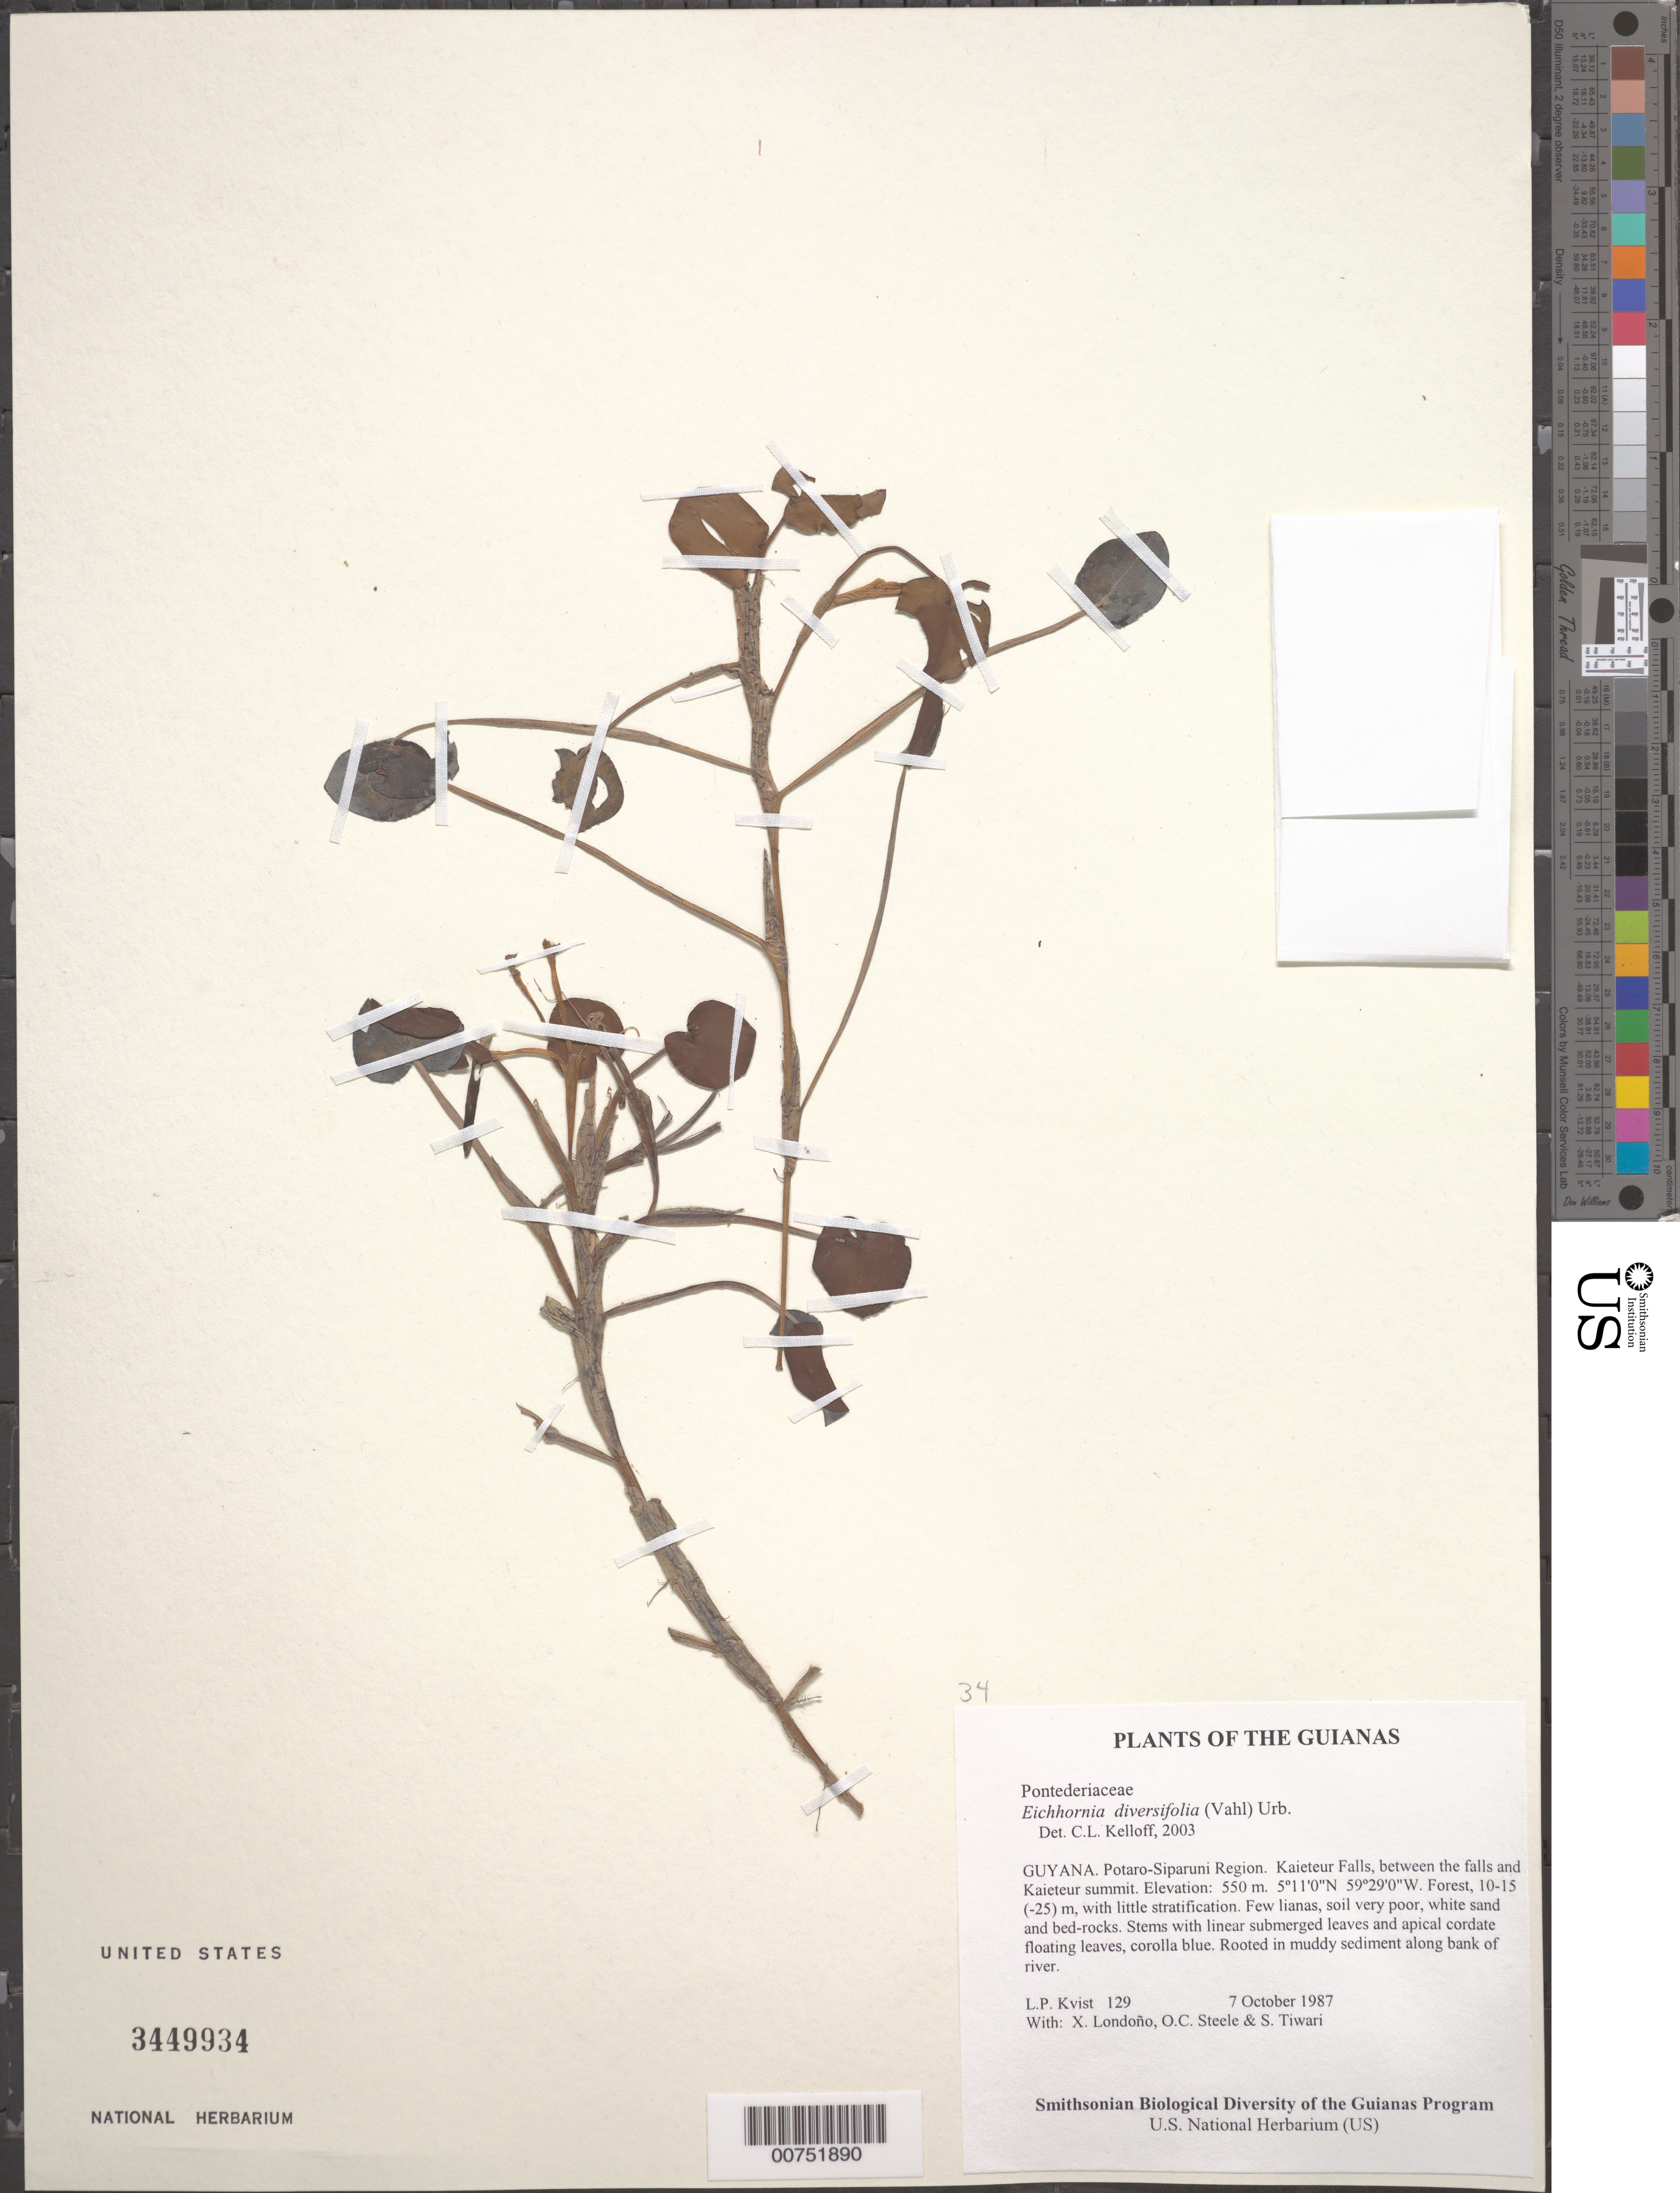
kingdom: Plantae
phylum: Tracheophyta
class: Liliopsida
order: Commelinales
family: Pontederiaceae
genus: Eichhornia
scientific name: Eichhornia diversifolia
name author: (Vahl) Urb.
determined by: Horn, Charles N.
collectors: L. P. Kvist, X. Londoño, O. C. Steele & S. Tiwari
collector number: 129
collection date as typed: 7 October 1987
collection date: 1987-10-07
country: Guyana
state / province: Potaro-Siparuni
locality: Kaieteur Falls, between the falls and Kaieteur summit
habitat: Forest, 10-15 (-25) m, with little stratification. Few lianas, soil very poor, white sand and bed-rocks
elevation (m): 550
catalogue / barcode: US 3449934